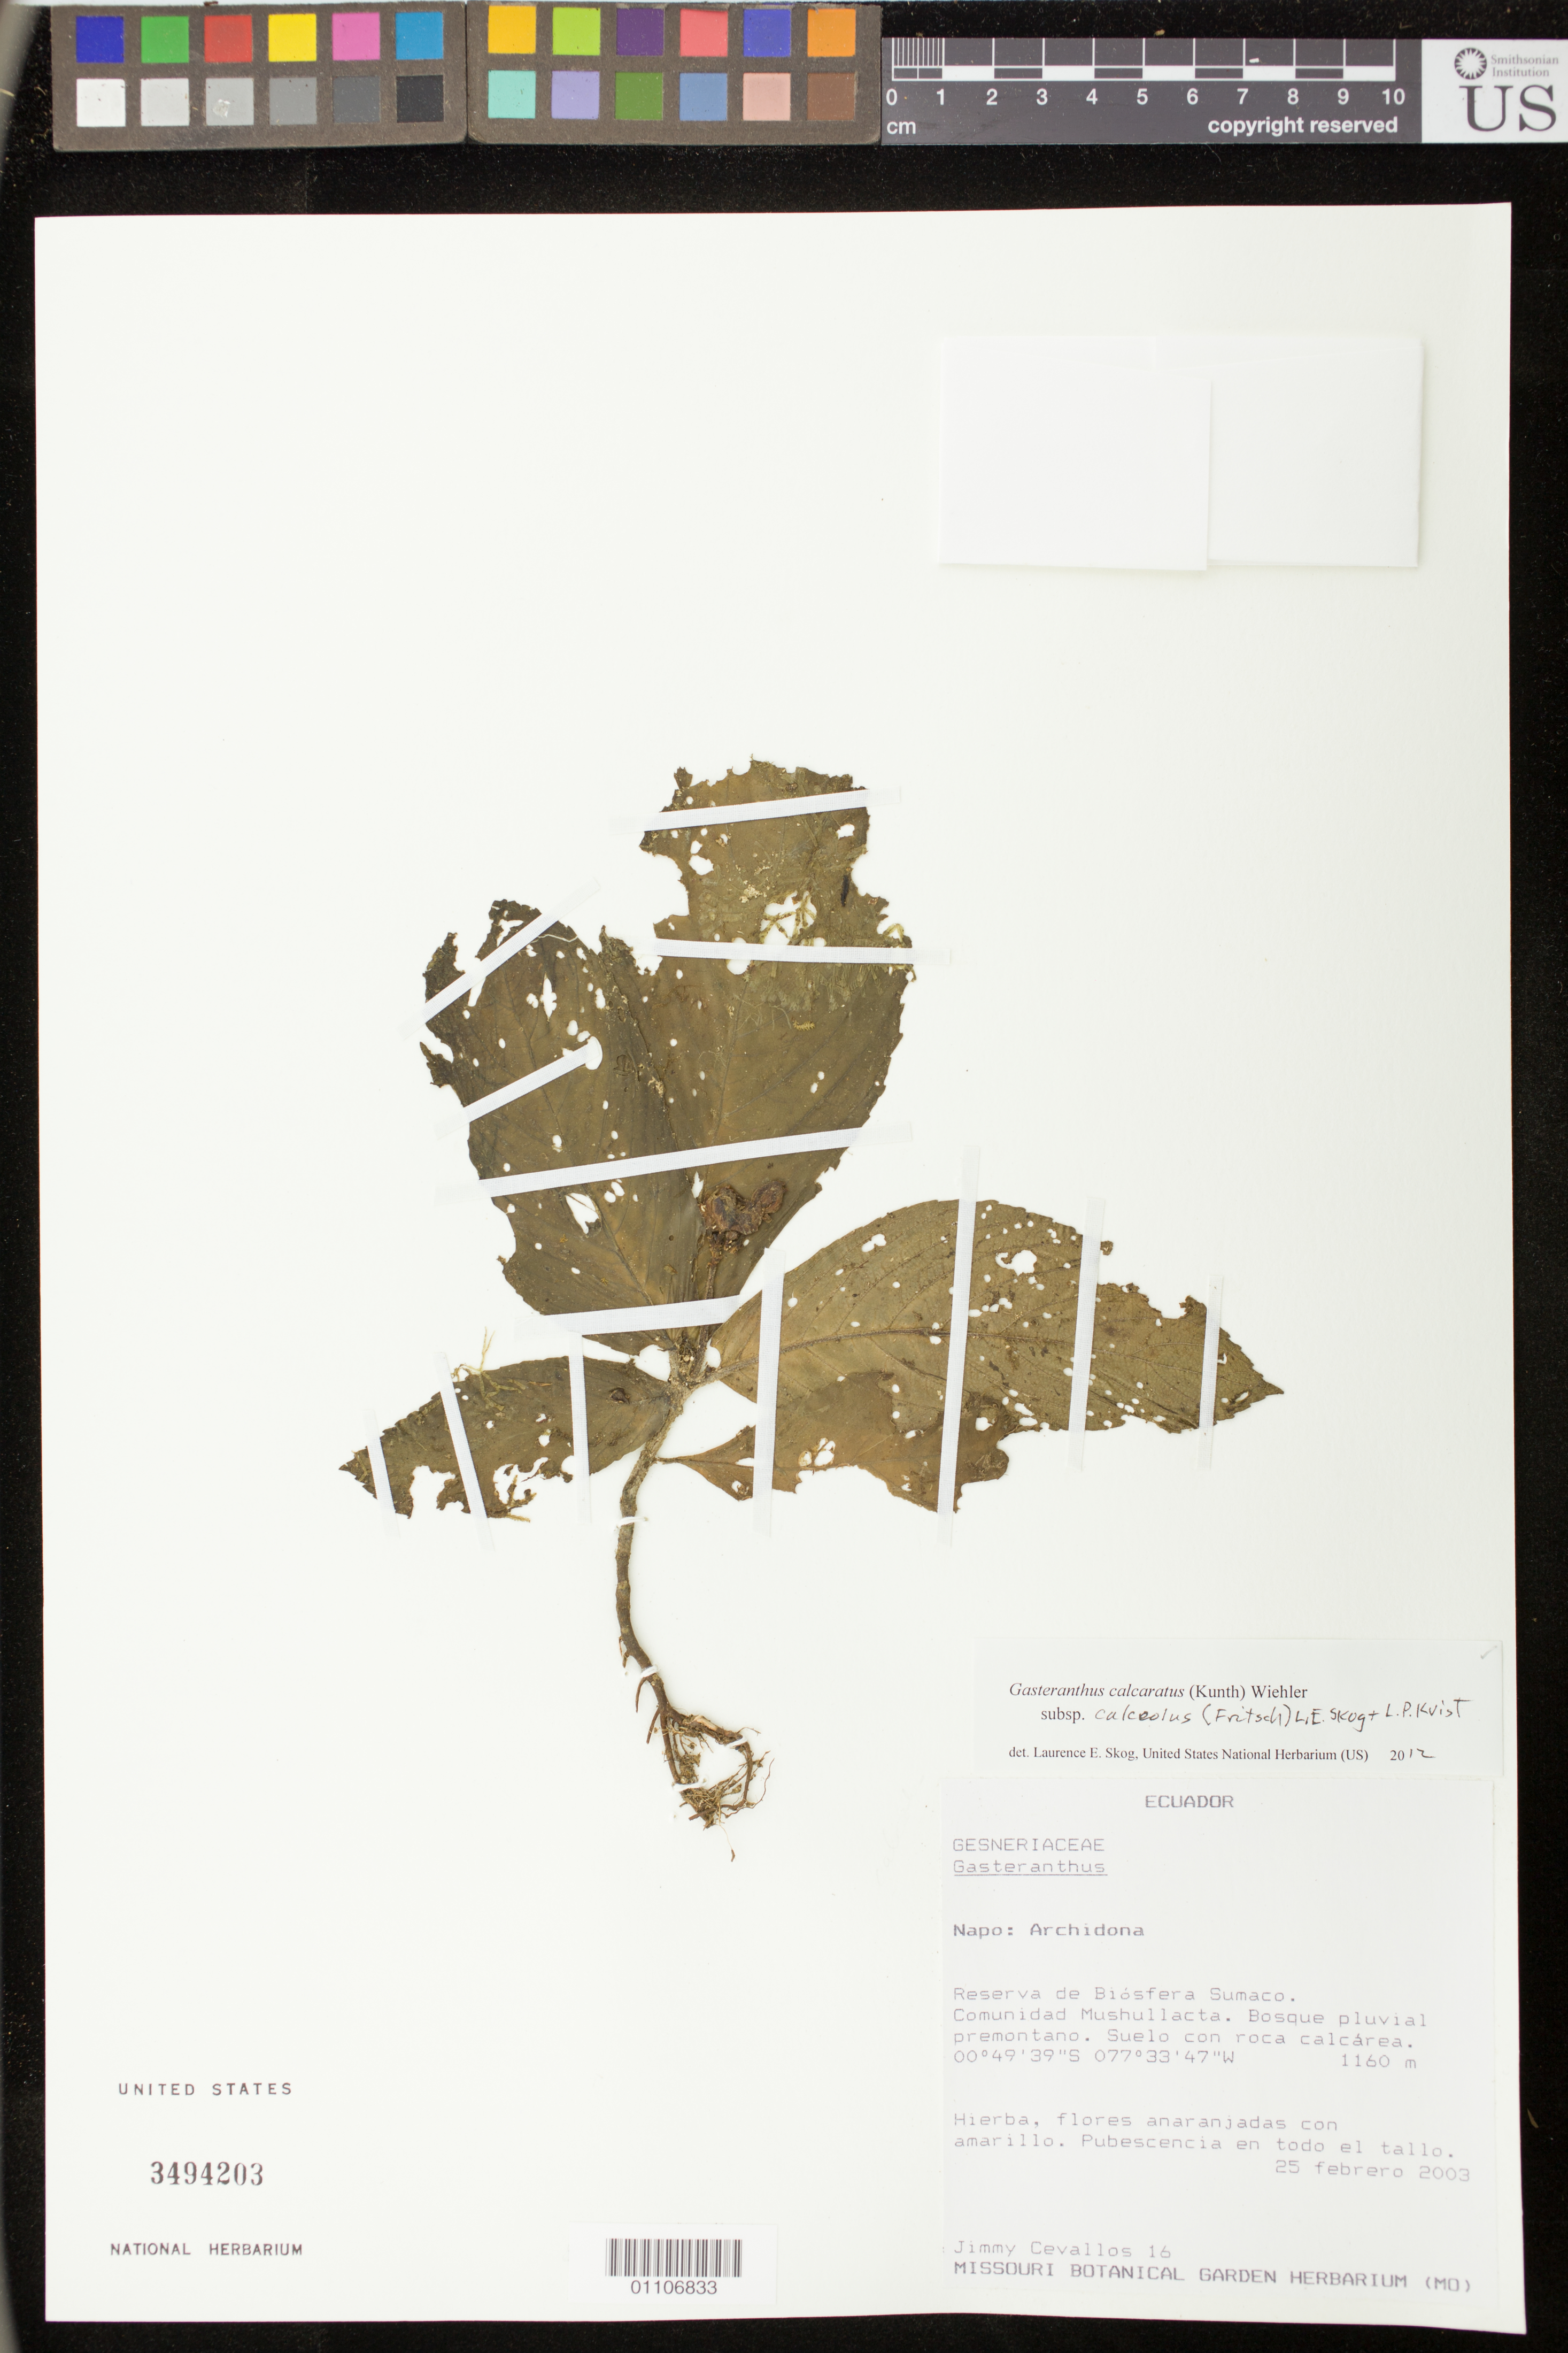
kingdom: Plantae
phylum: Tracheophyta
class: Magnoliopsida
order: Lamiales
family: Gesneriaceae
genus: Gasteranthus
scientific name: Gasteranthus calcaratus subsp. calceolus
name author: (Fritsch) L.E. Skog & L.P. Kvist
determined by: Skog, Laurence E.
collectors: J. Cevallos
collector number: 16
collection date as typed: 25 Feb 2003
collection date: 2003-02-25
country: Ecuador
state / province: Napo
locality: Archidona: Reserva de Biosfera Sumaco. Comunidad Mushillacta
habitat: Bosque pluvial premontano. Suelo con roca calcarea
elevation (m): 1160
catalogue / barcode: US 3494203